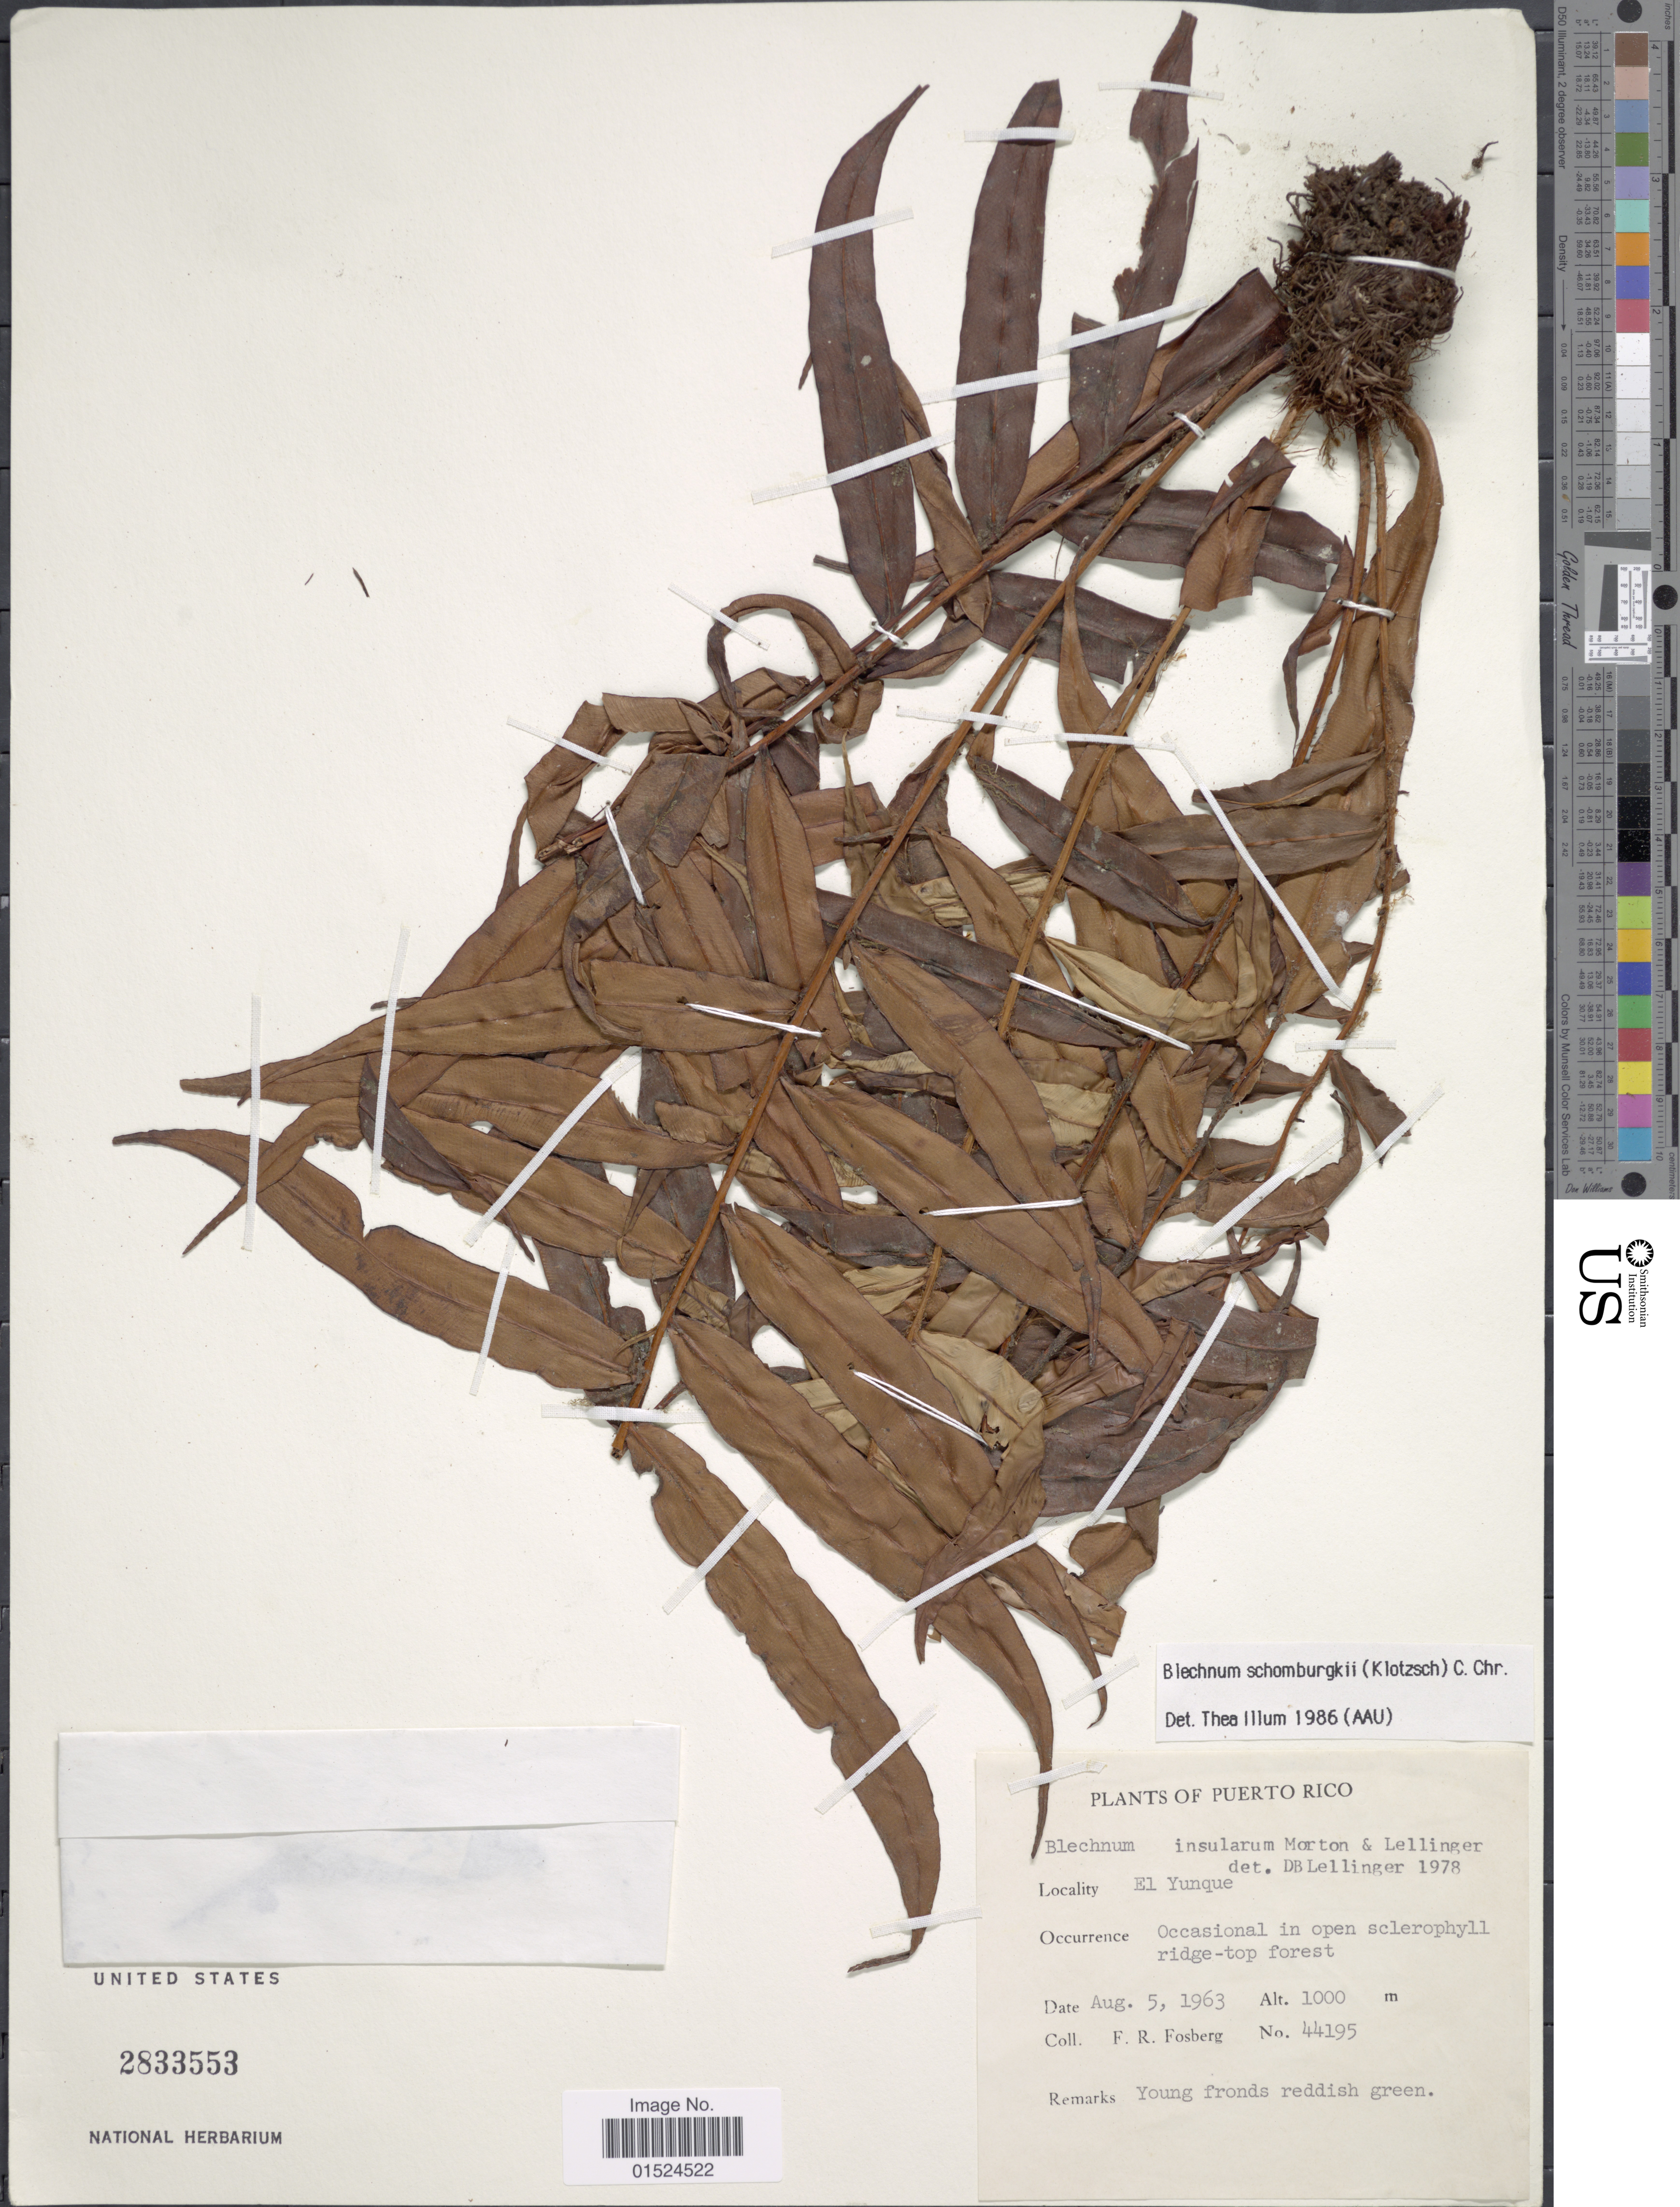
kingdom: Plantae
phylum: Tracheophyta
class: Polypodiopsida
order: Polypodiales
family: Blechnaceae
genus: Blechnum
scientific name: Blechnum schomburgkii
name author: (Klotzsch) C. Chr.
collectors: F. R. Fosberg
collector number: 44195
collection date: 1963-08-05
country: Puerto Rico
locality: El Yunque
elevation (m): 1000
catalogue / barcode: US 2833553